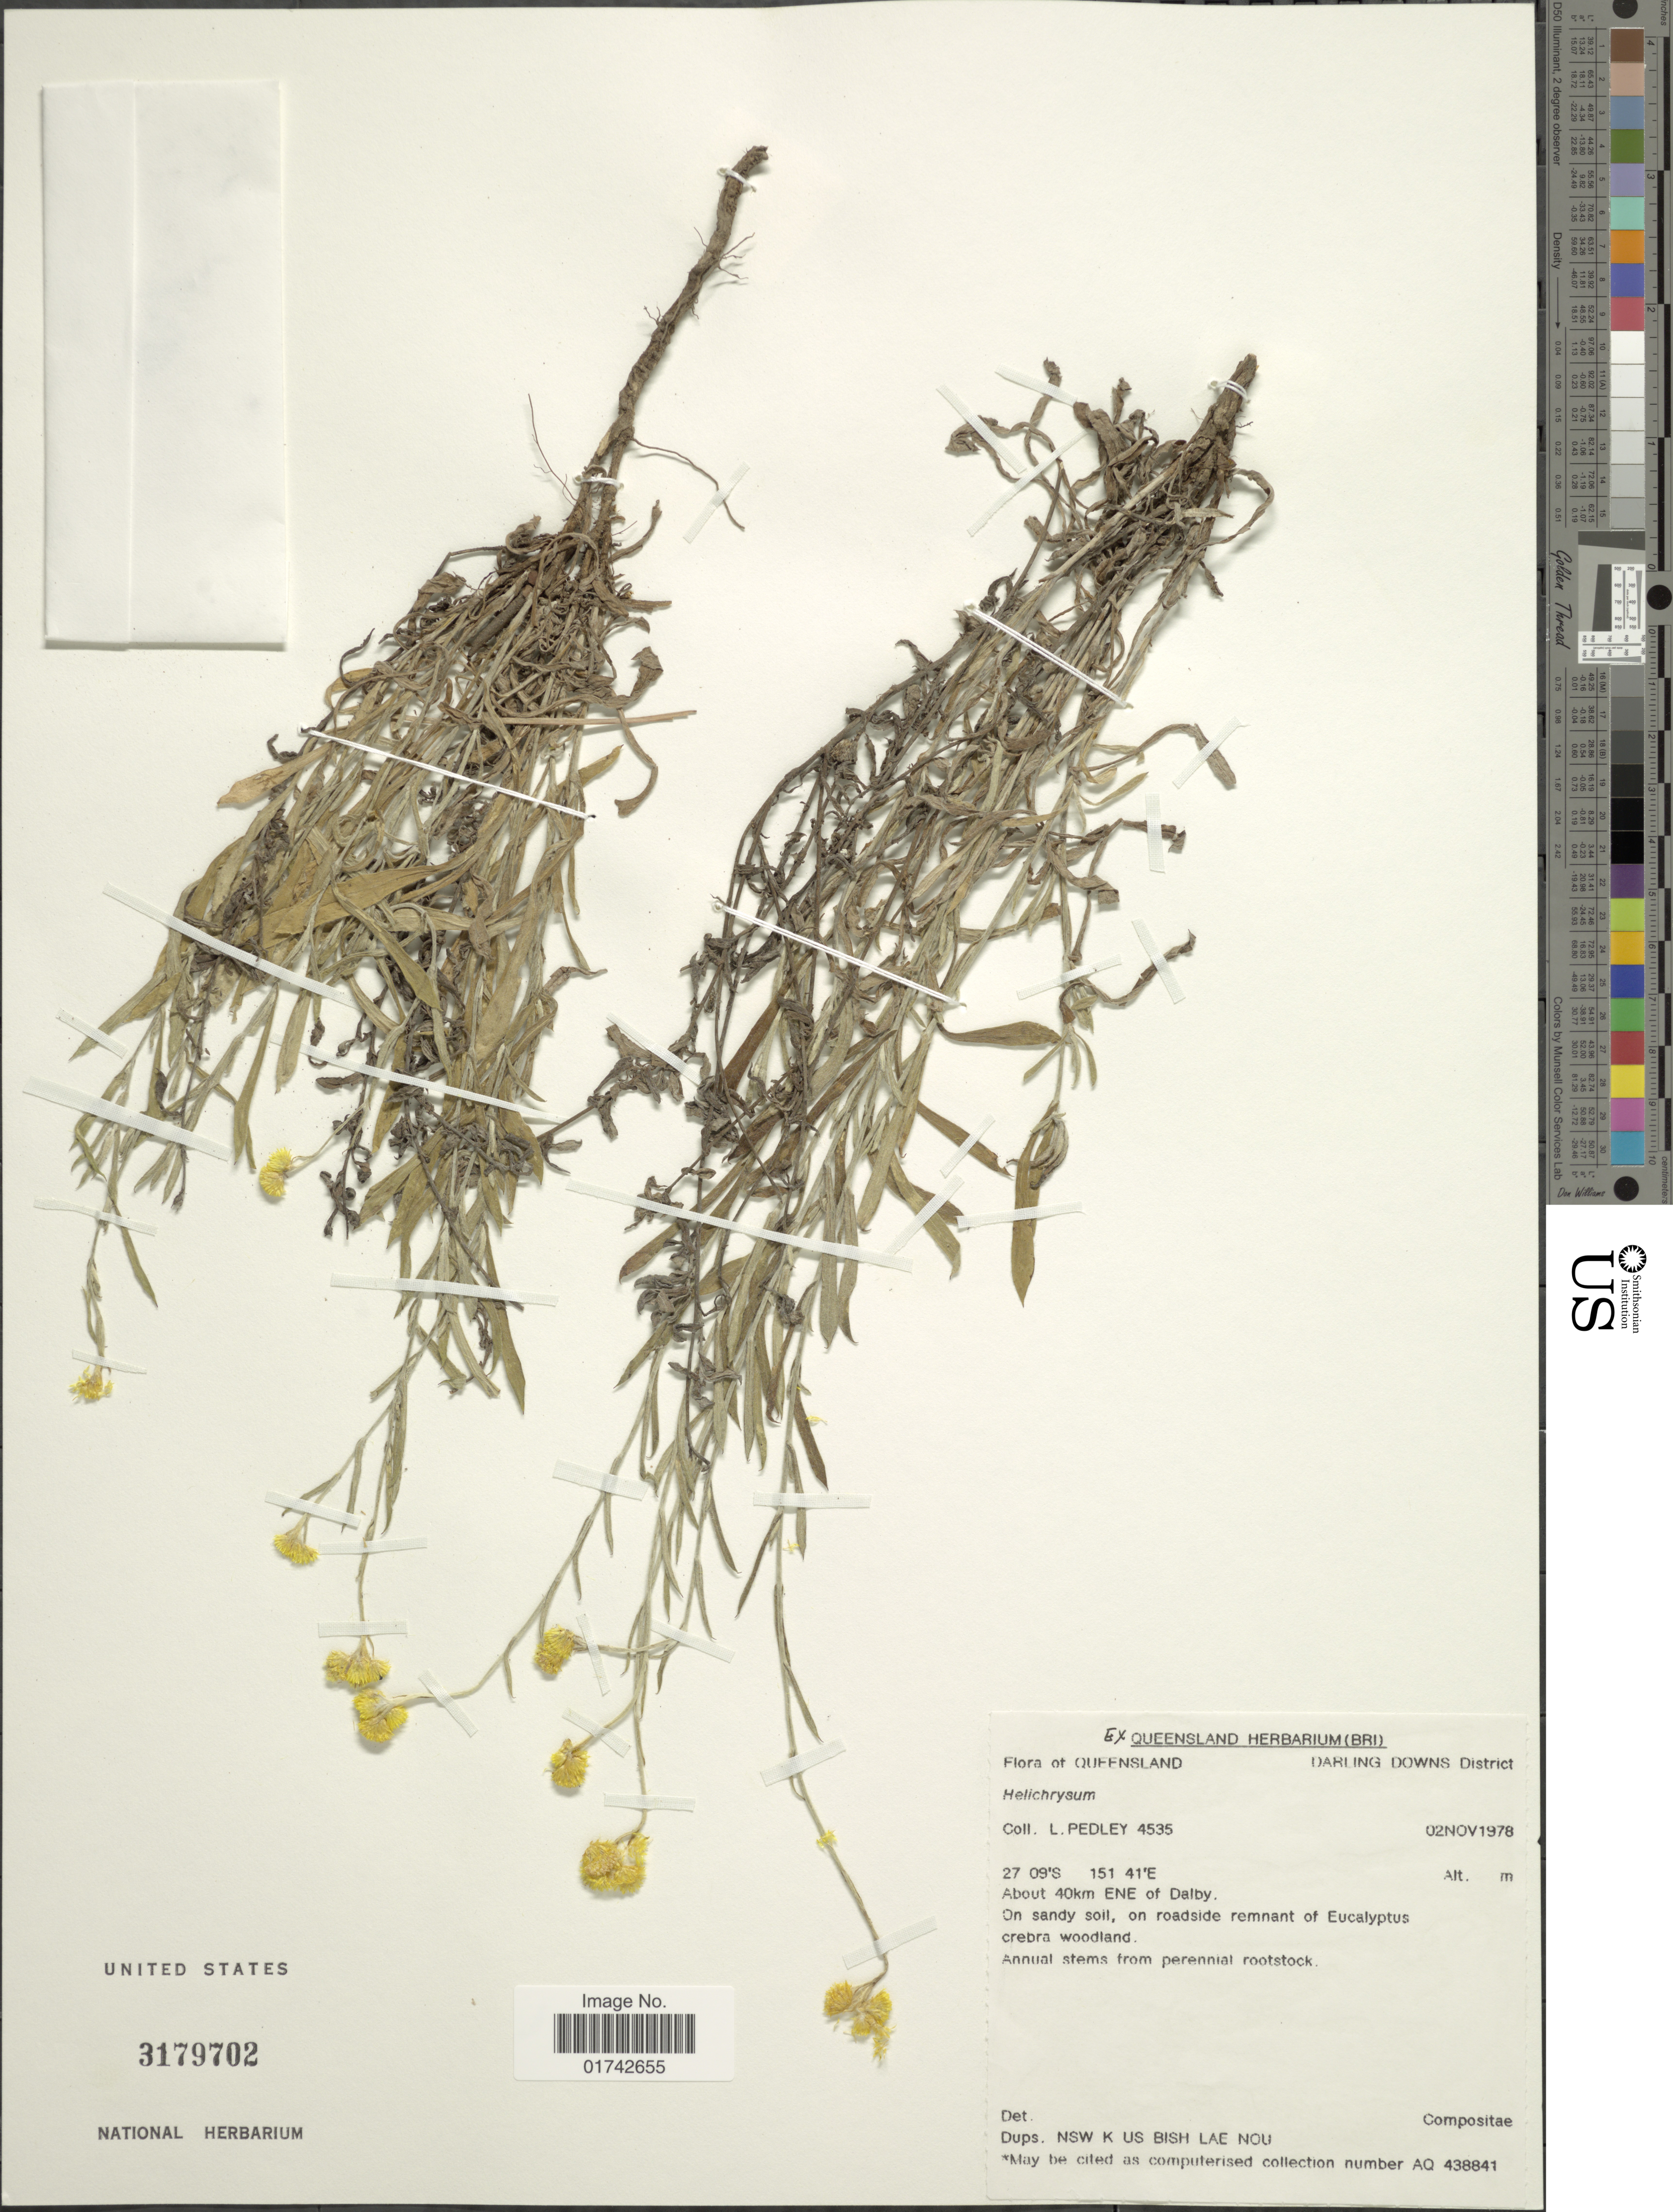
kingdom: Plantae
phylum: Tracheophyta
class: Magnoliopsida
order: Asterales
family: Asteraceae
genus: Helichrysum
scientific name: Helichrysum sp.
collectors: L. Pedley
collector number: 4535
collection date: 1978-11-02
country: Australia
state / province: Queensland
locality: Darling Downs District. About 40km ENE of Dalby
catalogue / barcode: US 3179702